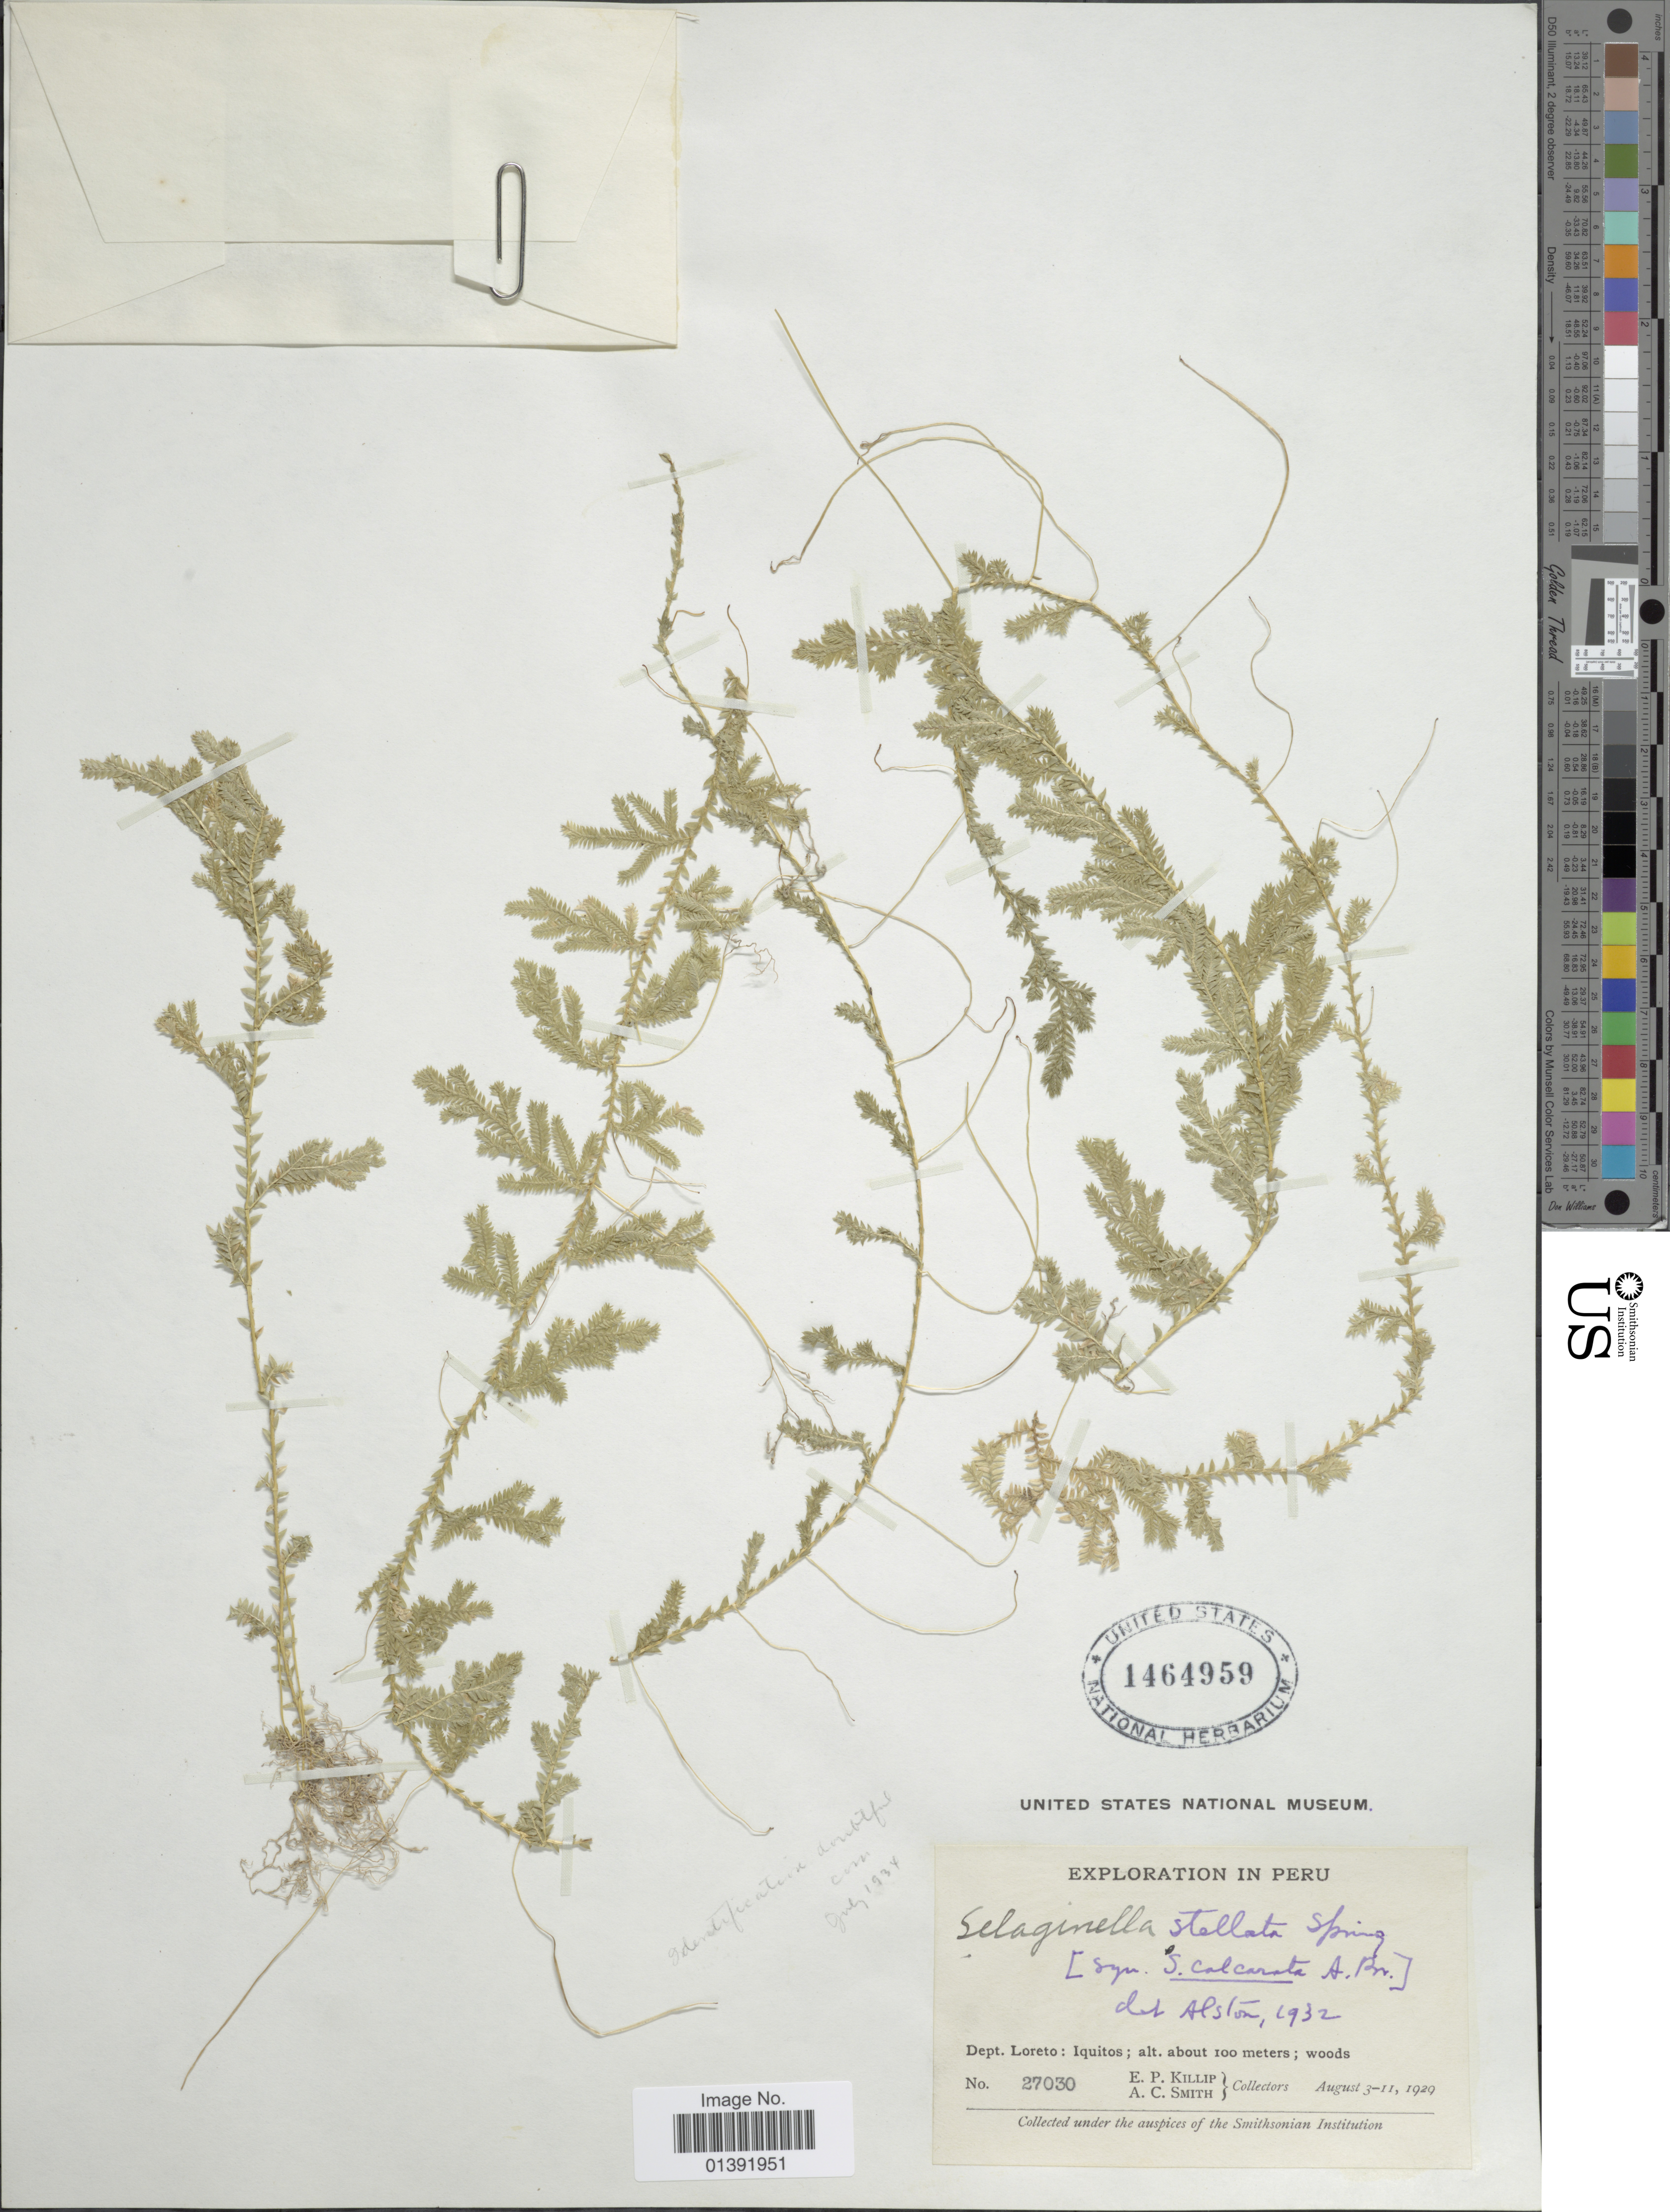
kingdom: Plantae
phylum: Tracheophyta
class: Lycopodiopsida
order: Selaginellales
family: Selaginellaceae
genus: Selaginella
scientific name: Selaginella stellata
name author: Spring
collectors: E. P. Killip & A. C. Smith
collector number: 27030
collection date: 1929-08-03/1929-08-11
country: Peru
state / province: Loreto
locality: Iquitos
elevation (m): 100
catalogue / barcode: US 1464959